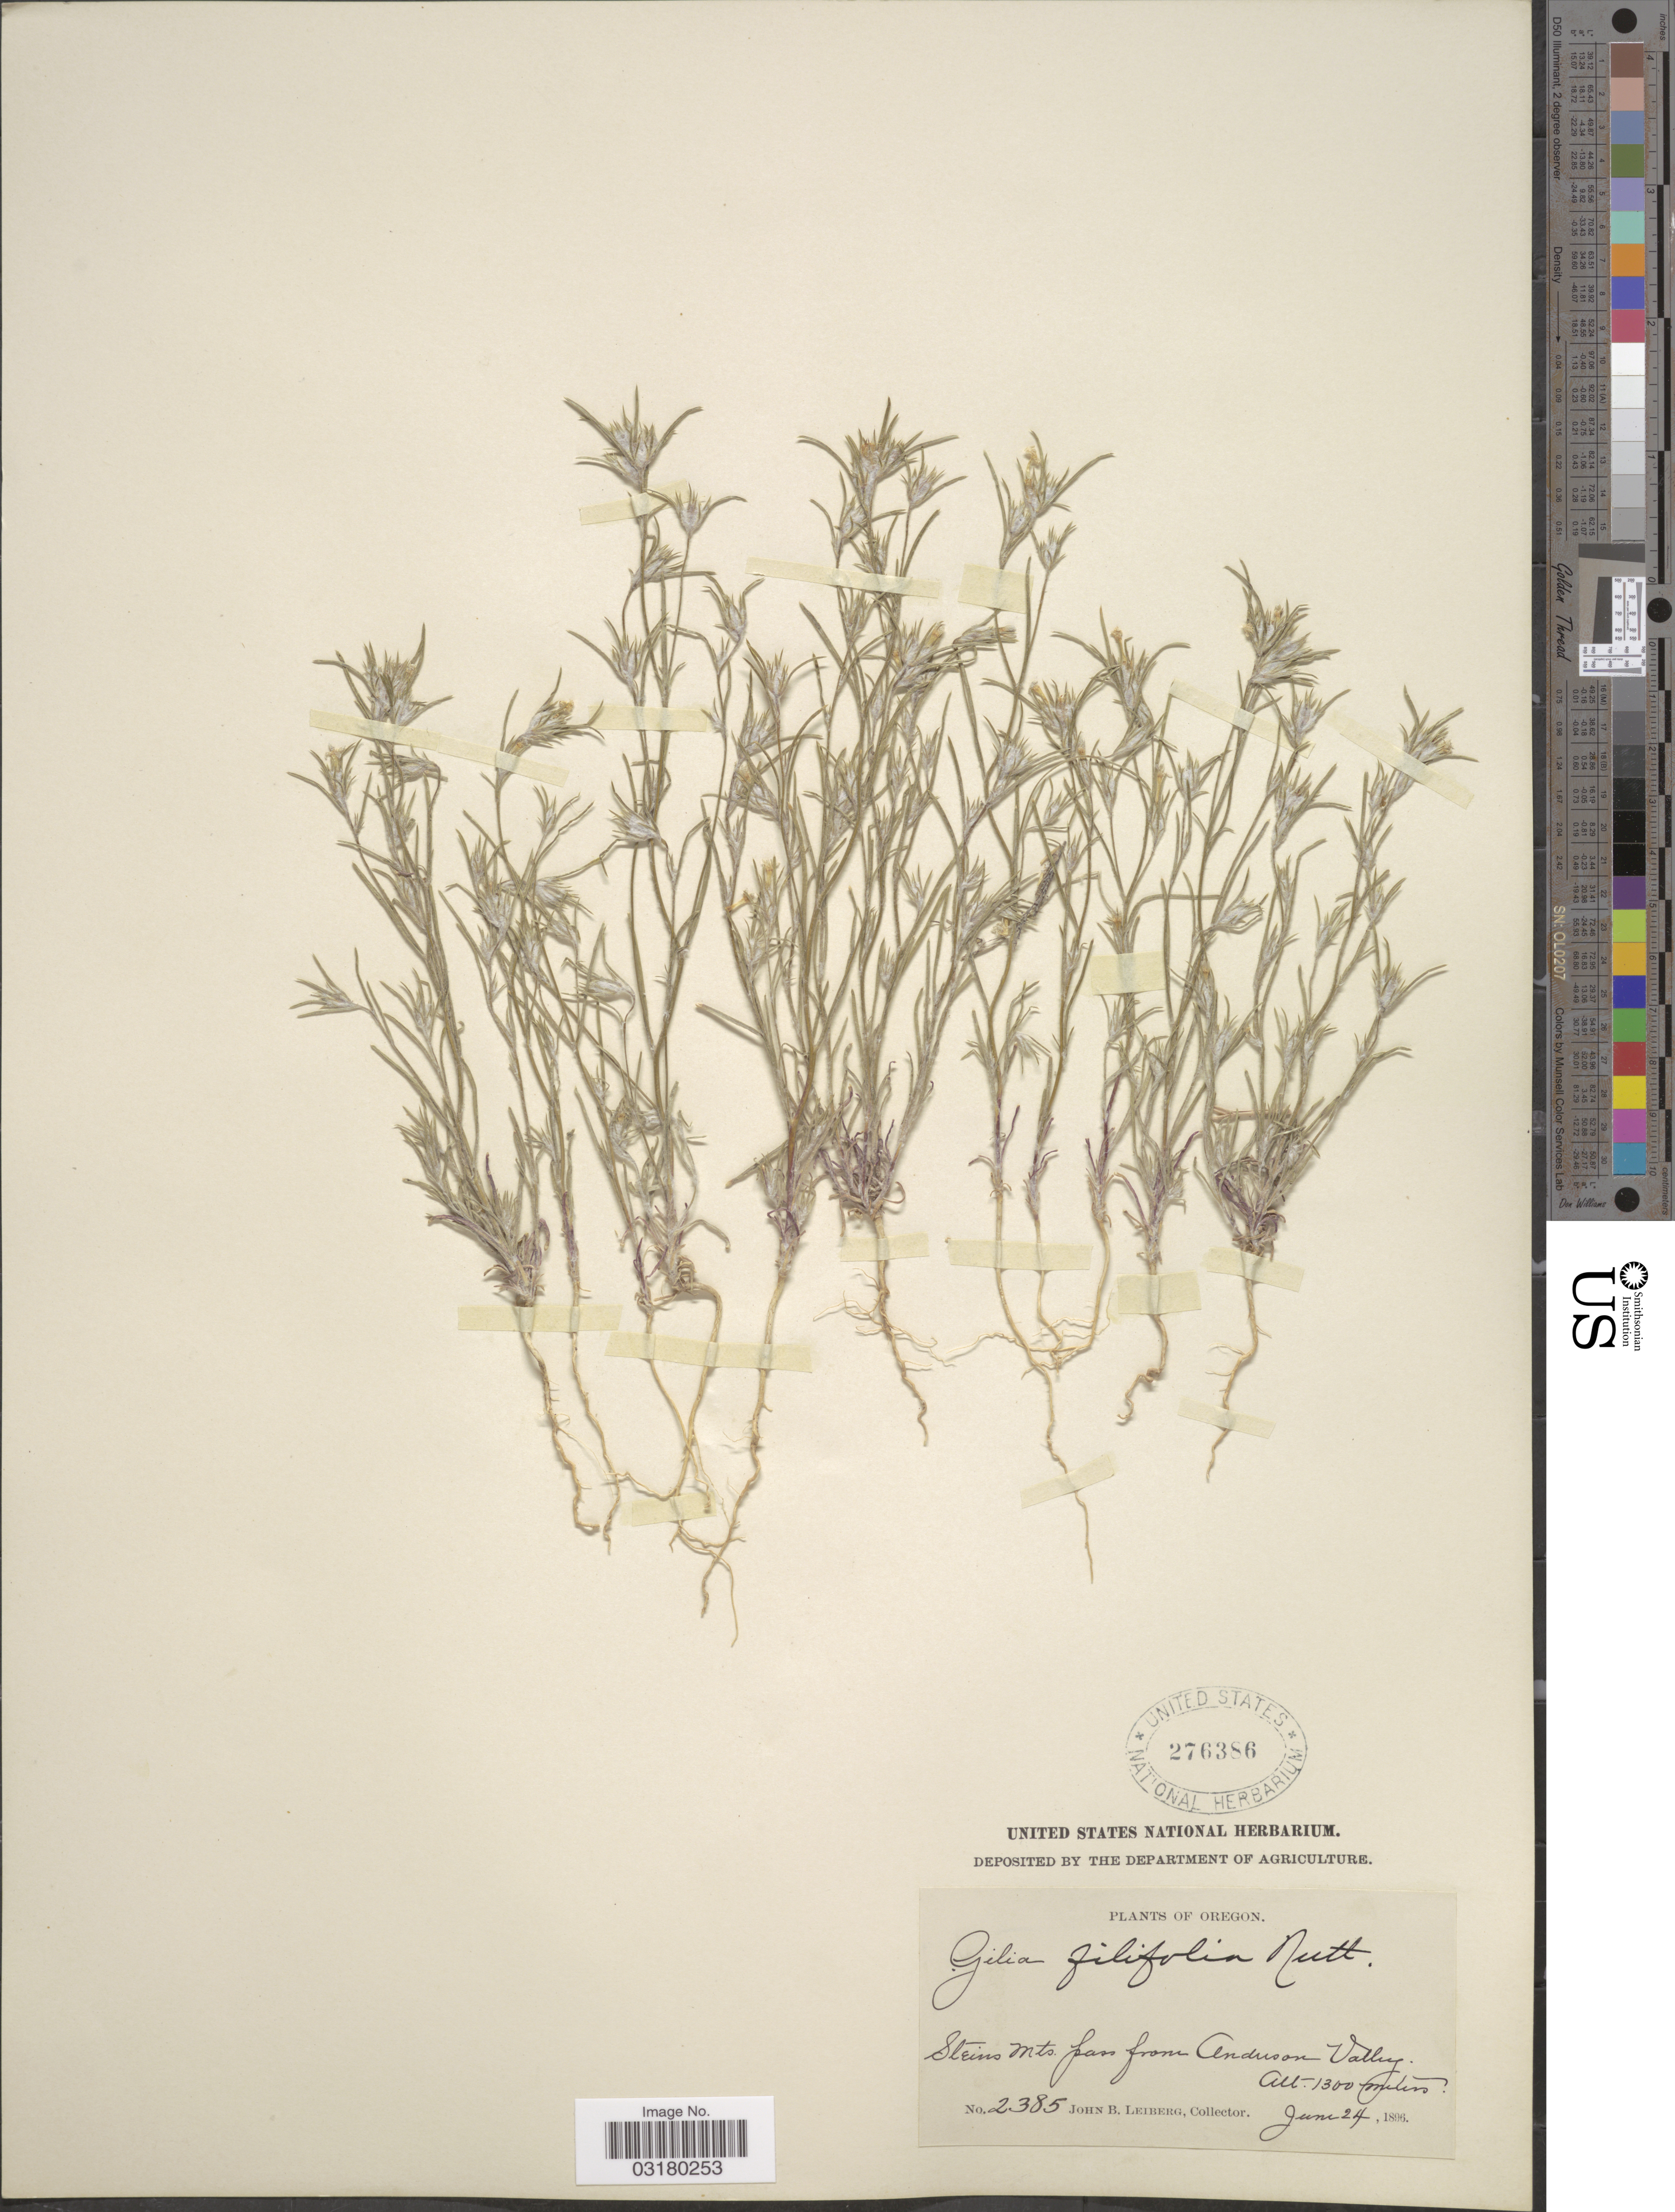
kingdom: Plantae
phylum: Tracheophyta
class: Magnoliopsida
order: Ericales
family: Polemoniaceae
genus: Eriastrum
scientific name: Eriastrum filifolium (Nutt.) Wooton & Standl.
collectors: J. B. Leiberg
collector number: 2385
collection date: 1896-06-24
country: United States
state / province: Oregon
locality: Steins Mts. Pass from Anderson Valley.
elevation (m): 1300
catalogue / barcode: US 276386